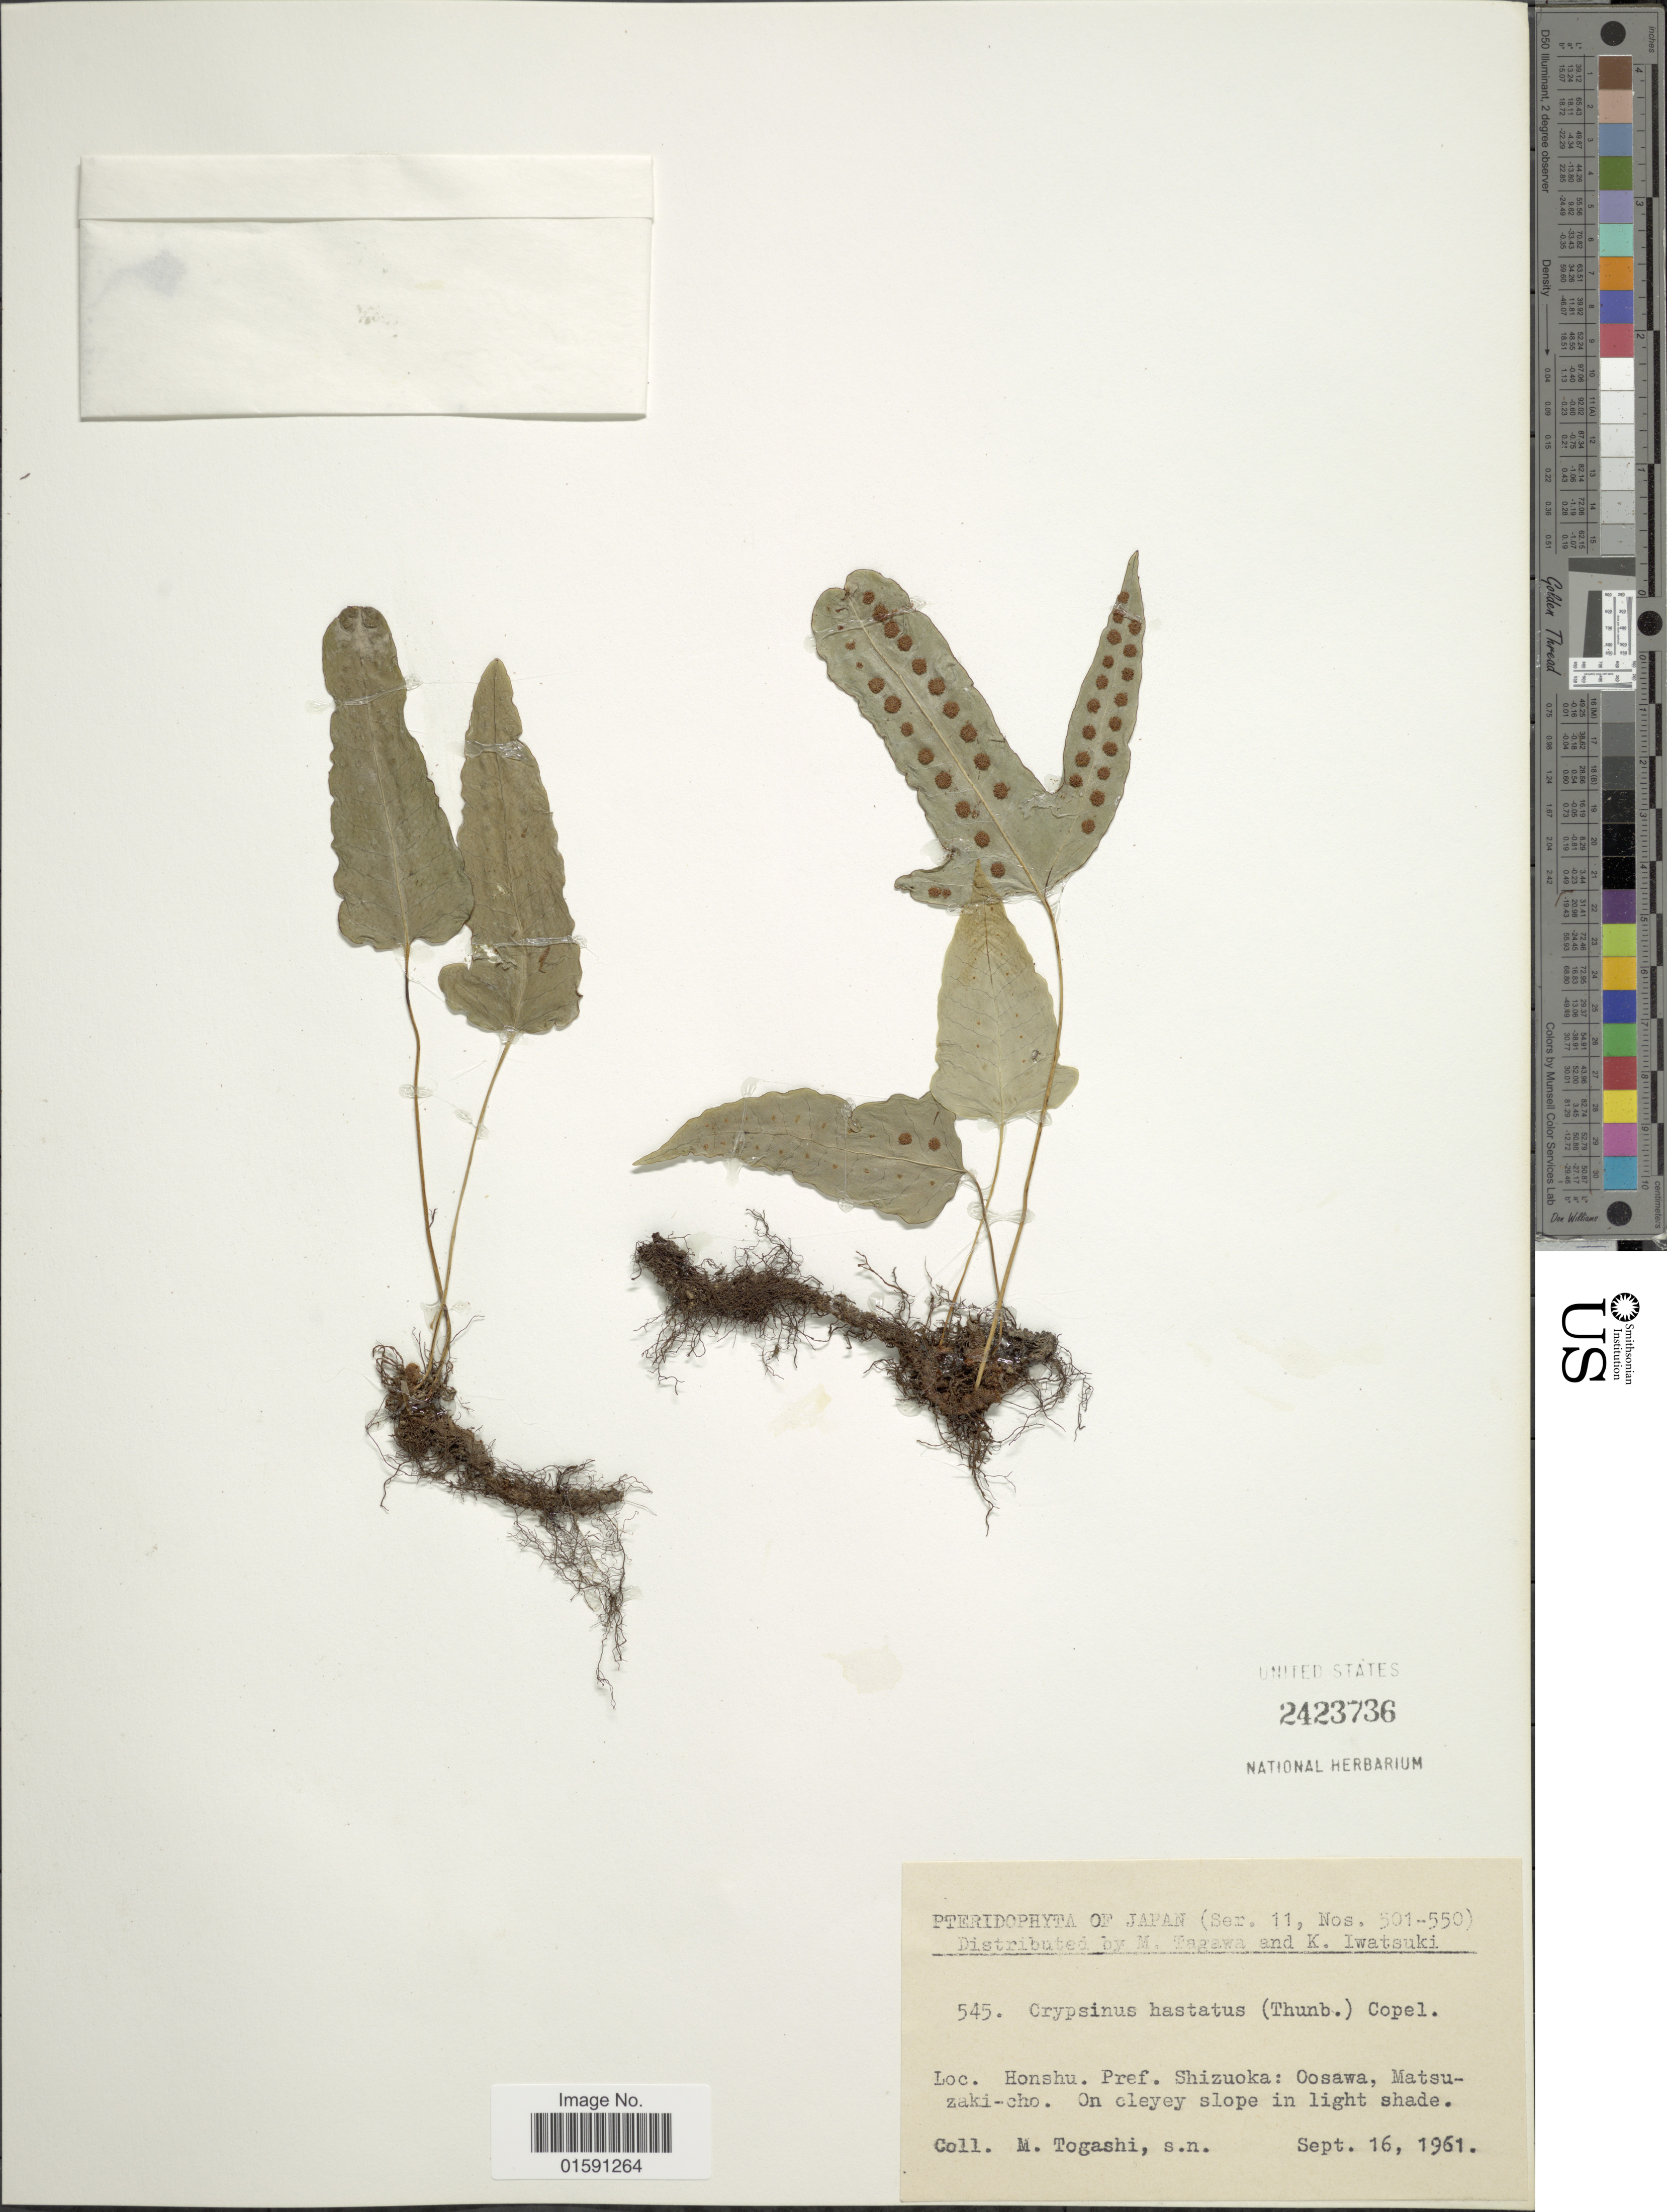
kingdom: Plantae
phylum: Tracheophyta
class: Polypodiopsida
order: Polypodiales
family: Polypodiaceae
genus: Selliguea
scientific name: Selliguea hastata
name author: (Thunb.) Fraser-Jenk.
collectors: M. Togashi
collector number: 545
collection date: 1961-09-16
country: Japan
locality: Honshu. Pref. Shizouka: oosawa, matsu-zaki-cho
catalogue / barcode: US 2423736